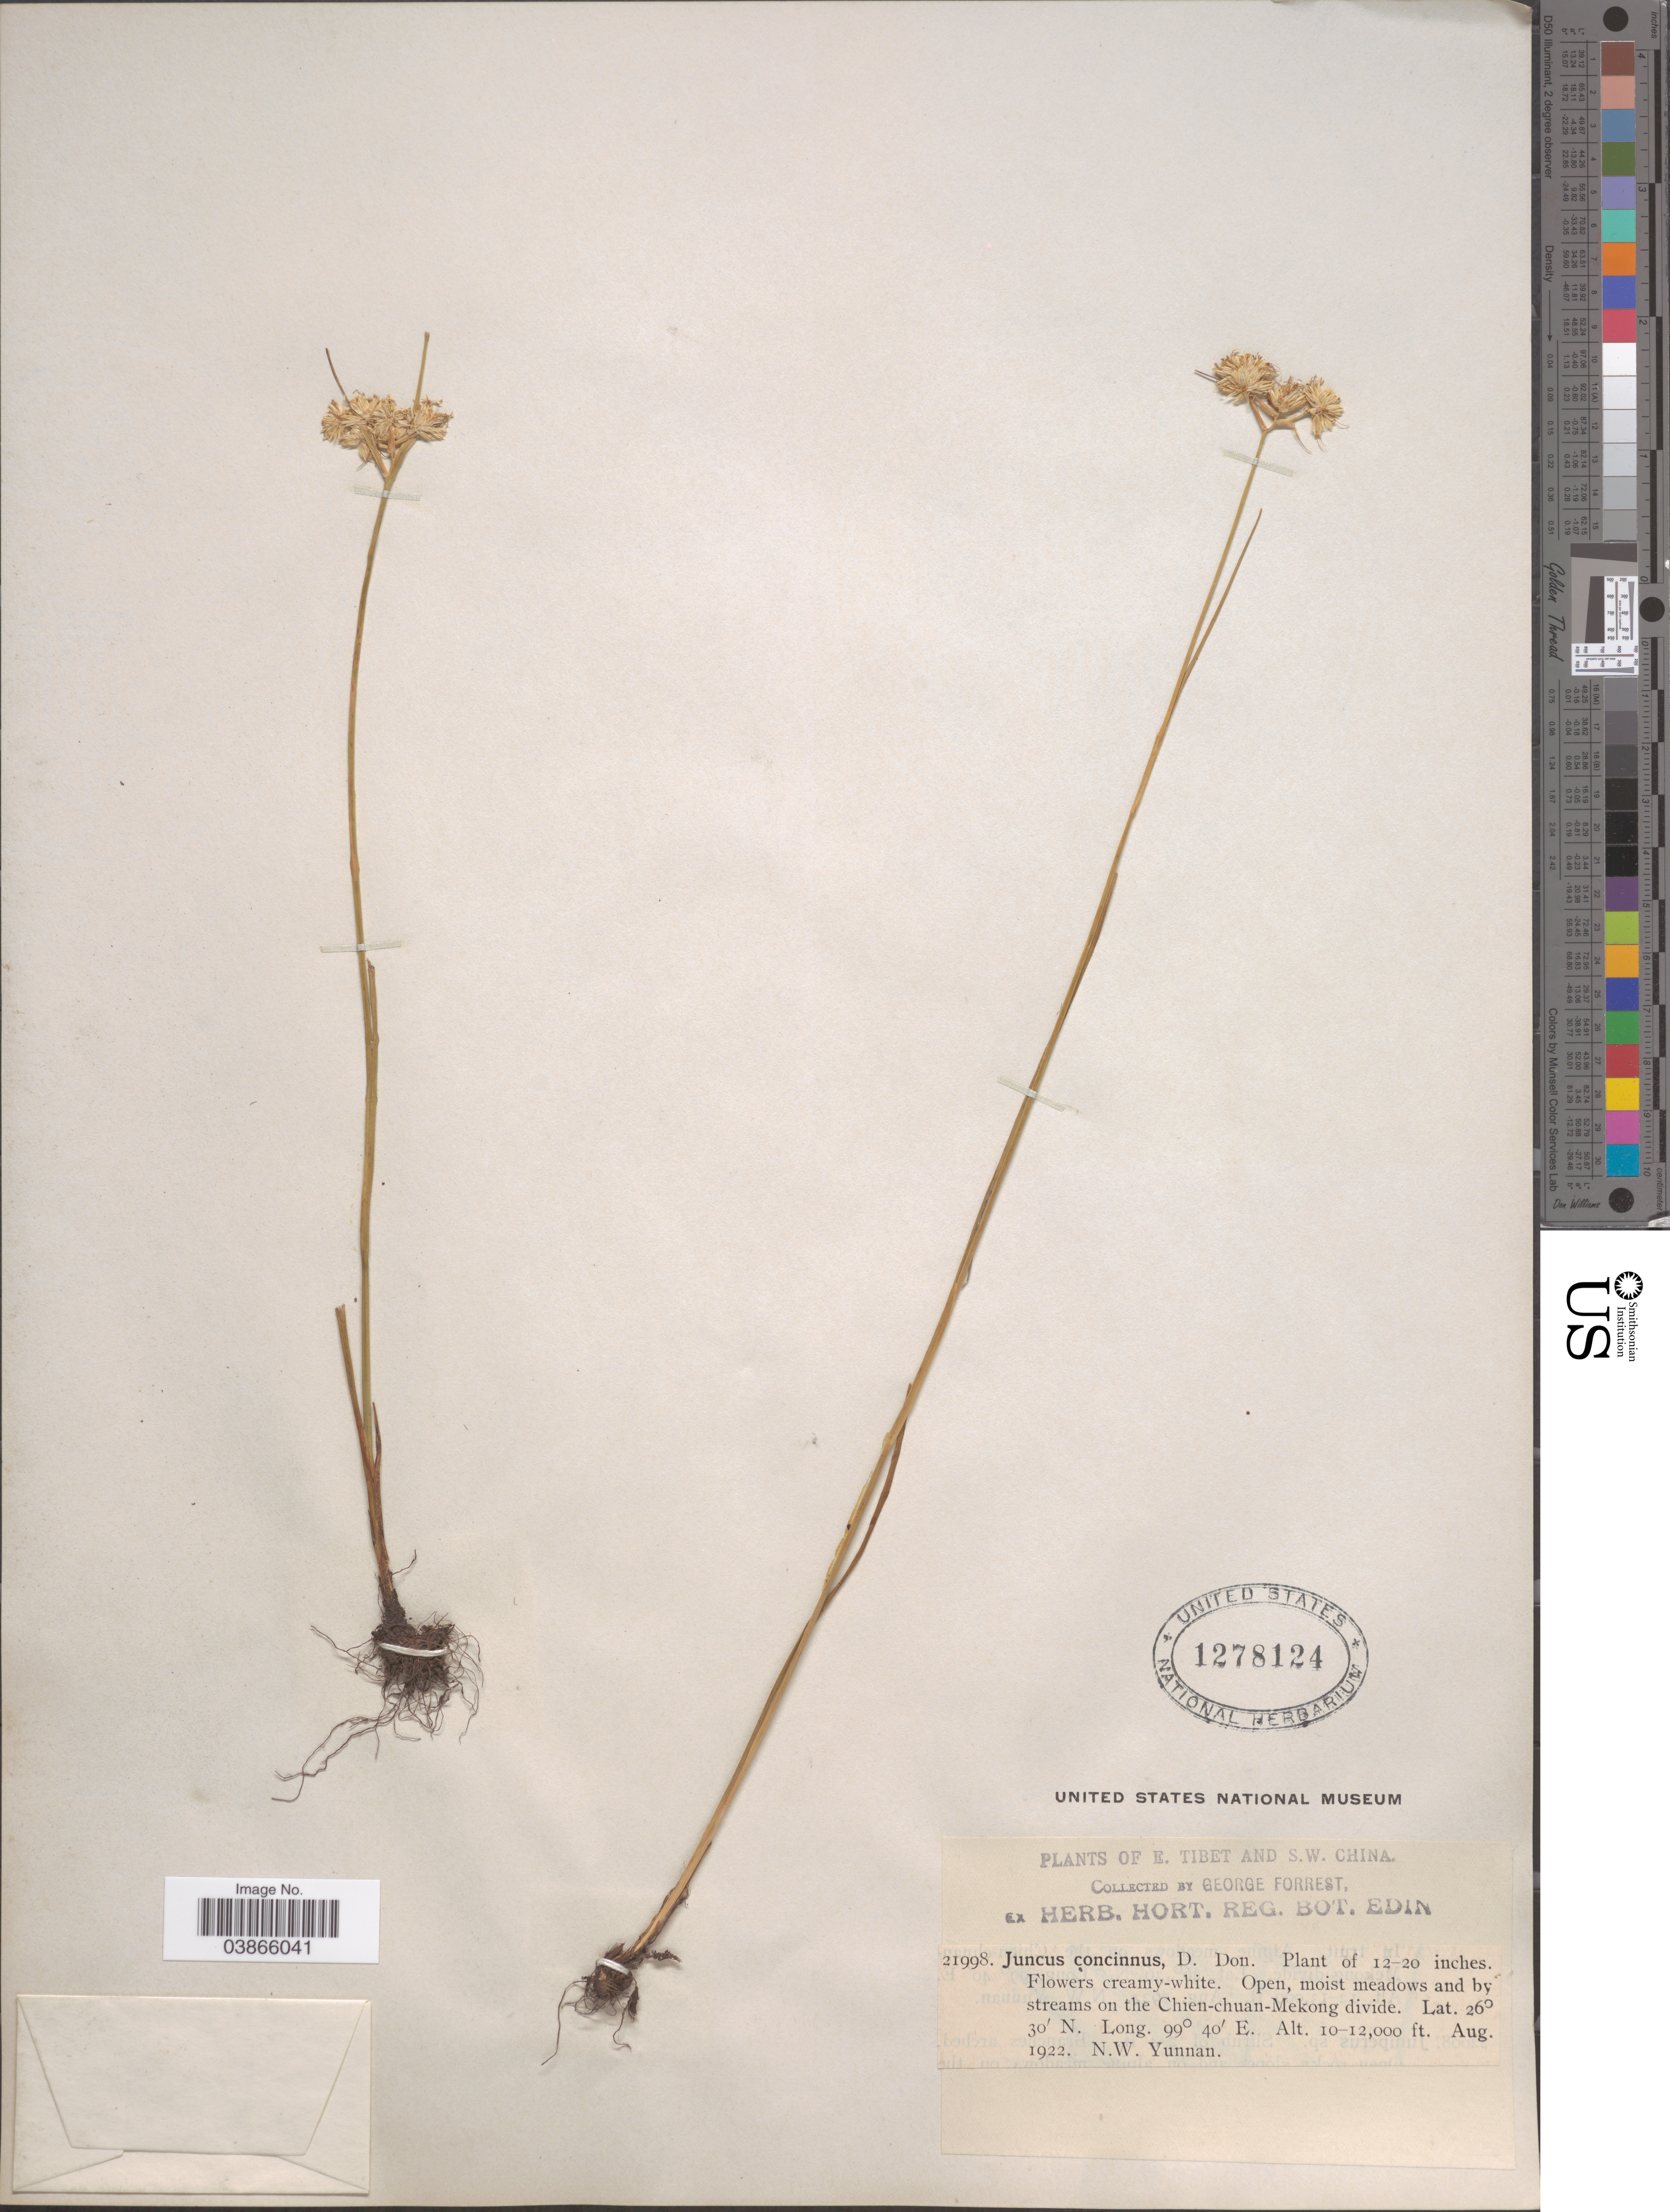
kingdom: Plantae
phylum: Tracheophyta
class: Liliopsida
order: Poales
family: Juncaceae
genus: Juncus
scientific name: Juncus concinnus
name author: D. Don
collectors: G. Forrest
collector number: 21998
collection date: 1922-08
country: China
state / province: Yunnan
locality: Moist meadows and by streams on the Chien-chuan-Mekong divide. N.W. Yunnan.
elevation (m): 3048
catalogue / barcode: US 1278124